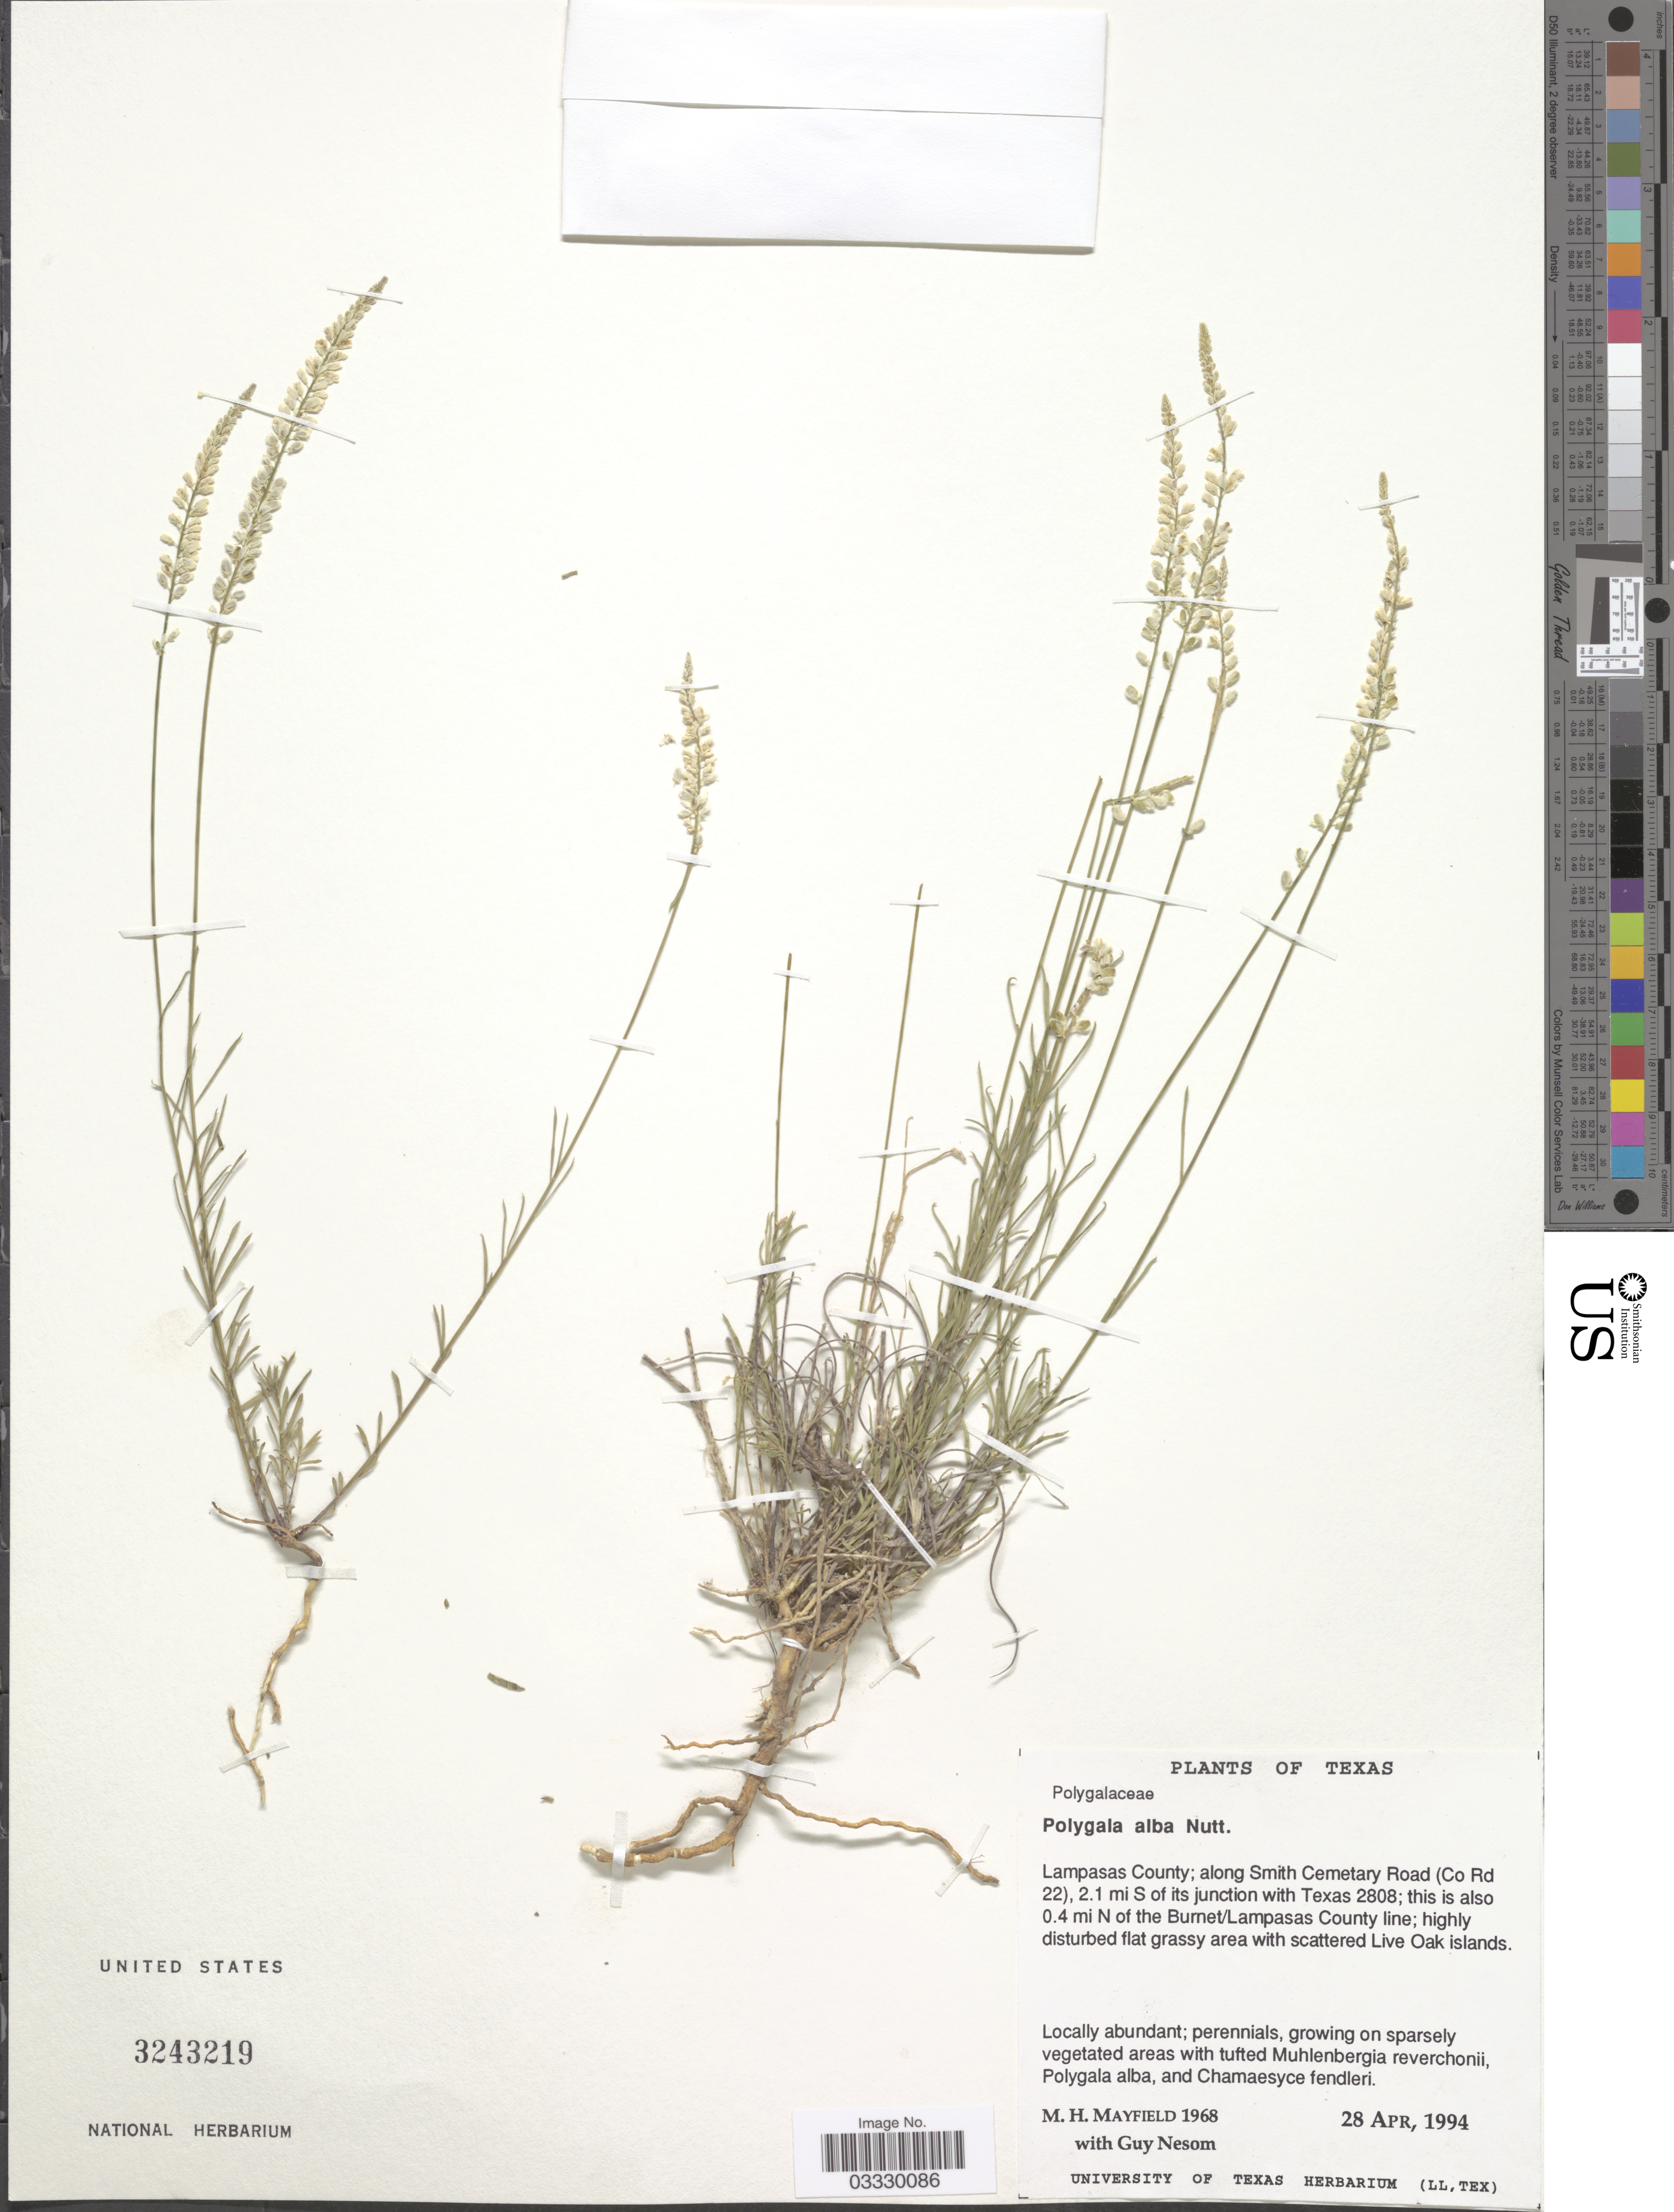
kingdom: Plantae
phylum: Tracheophyta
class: Magnoliopsida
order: Fabales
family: Polygalaceae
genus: Polygala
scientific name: Polygala alba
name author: Nutt.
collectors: M. Mayfield & G. Nesom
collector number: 1968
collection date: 1994-04-28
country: United States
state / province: Texas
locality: Lampass County; along Smith Cemetary Road (Co Rd 22), 2.1 mi S of its junction with Texas 2808; this is also 0.4 mi N of the Burnet/Lampass County line.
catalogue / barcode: US 3243219